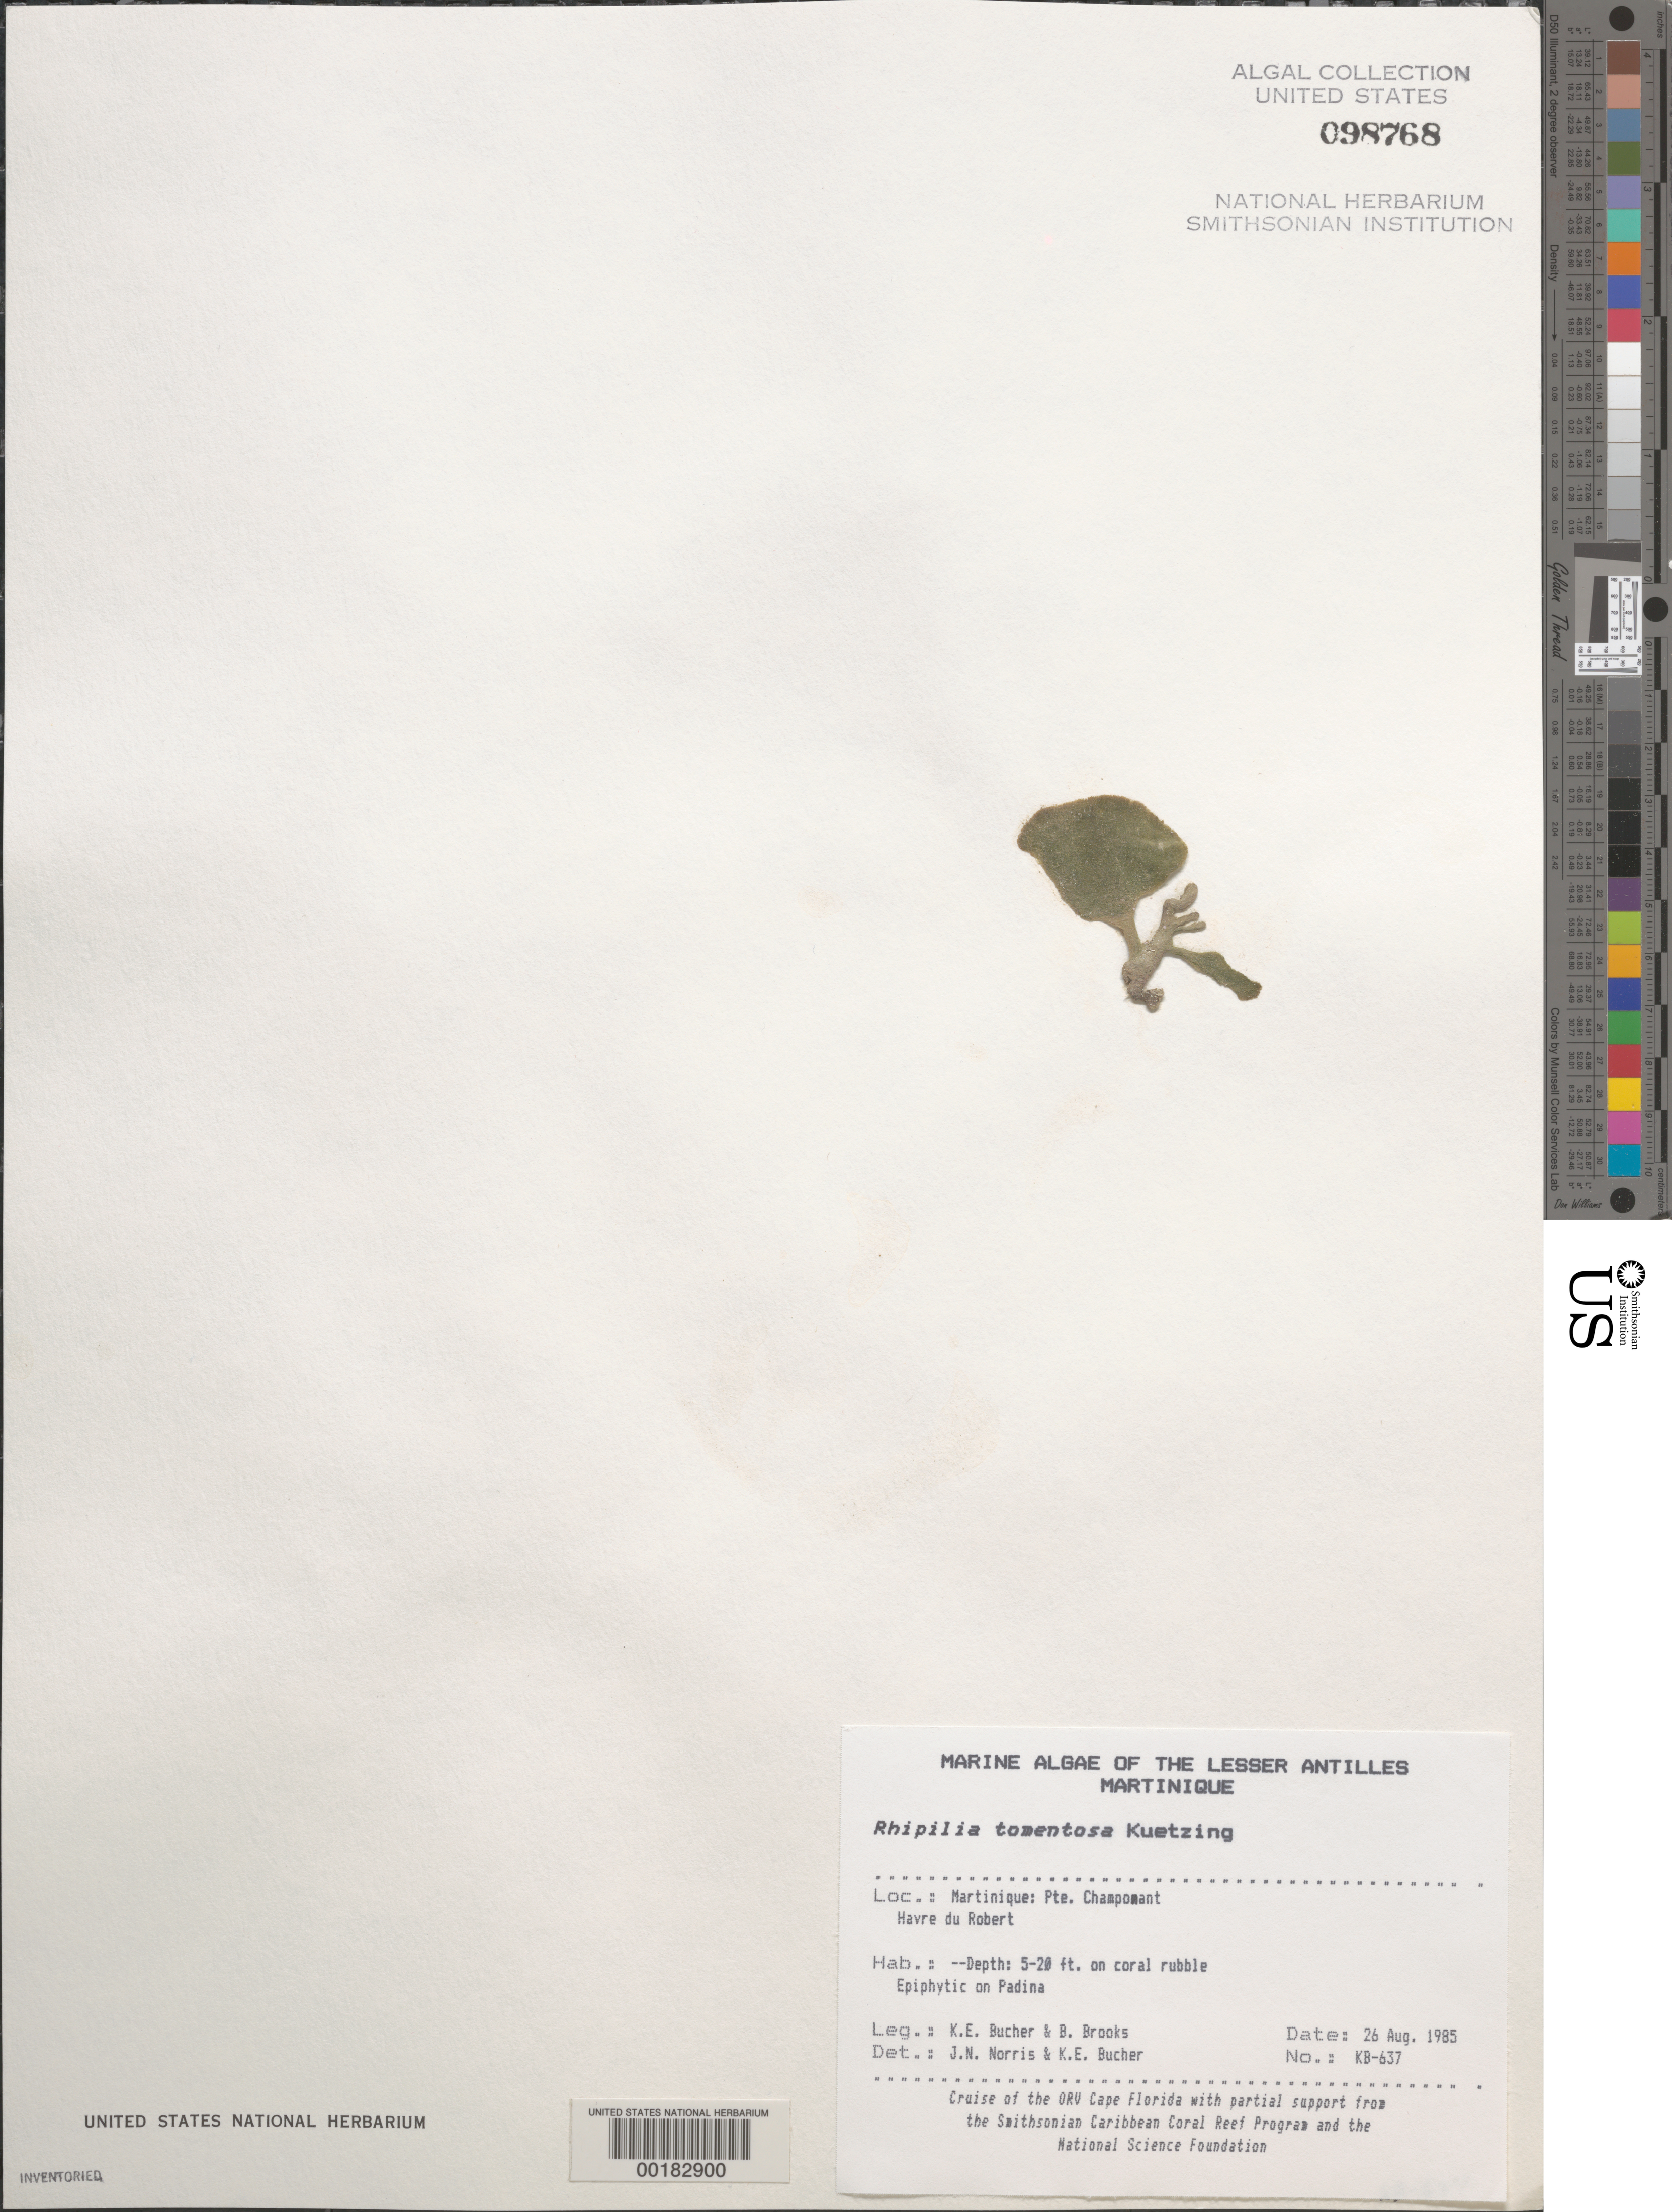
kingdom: Plantae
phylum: Chlorophyta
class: Ulvophyceae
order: Bryopsidales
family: Rhipiliaceae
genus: Rhipilia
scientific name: Rhipilia tomentosa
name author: Kütz.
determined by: Norris, J. N.; Bucher, K. E.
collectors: K. E. Bucher & B. Brooks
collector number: Kb-637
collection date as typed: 26 Aug 1985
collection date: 1985-08-26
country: Martinique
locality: Pointe Champonant, Havre du Robert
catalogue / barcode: US 98768